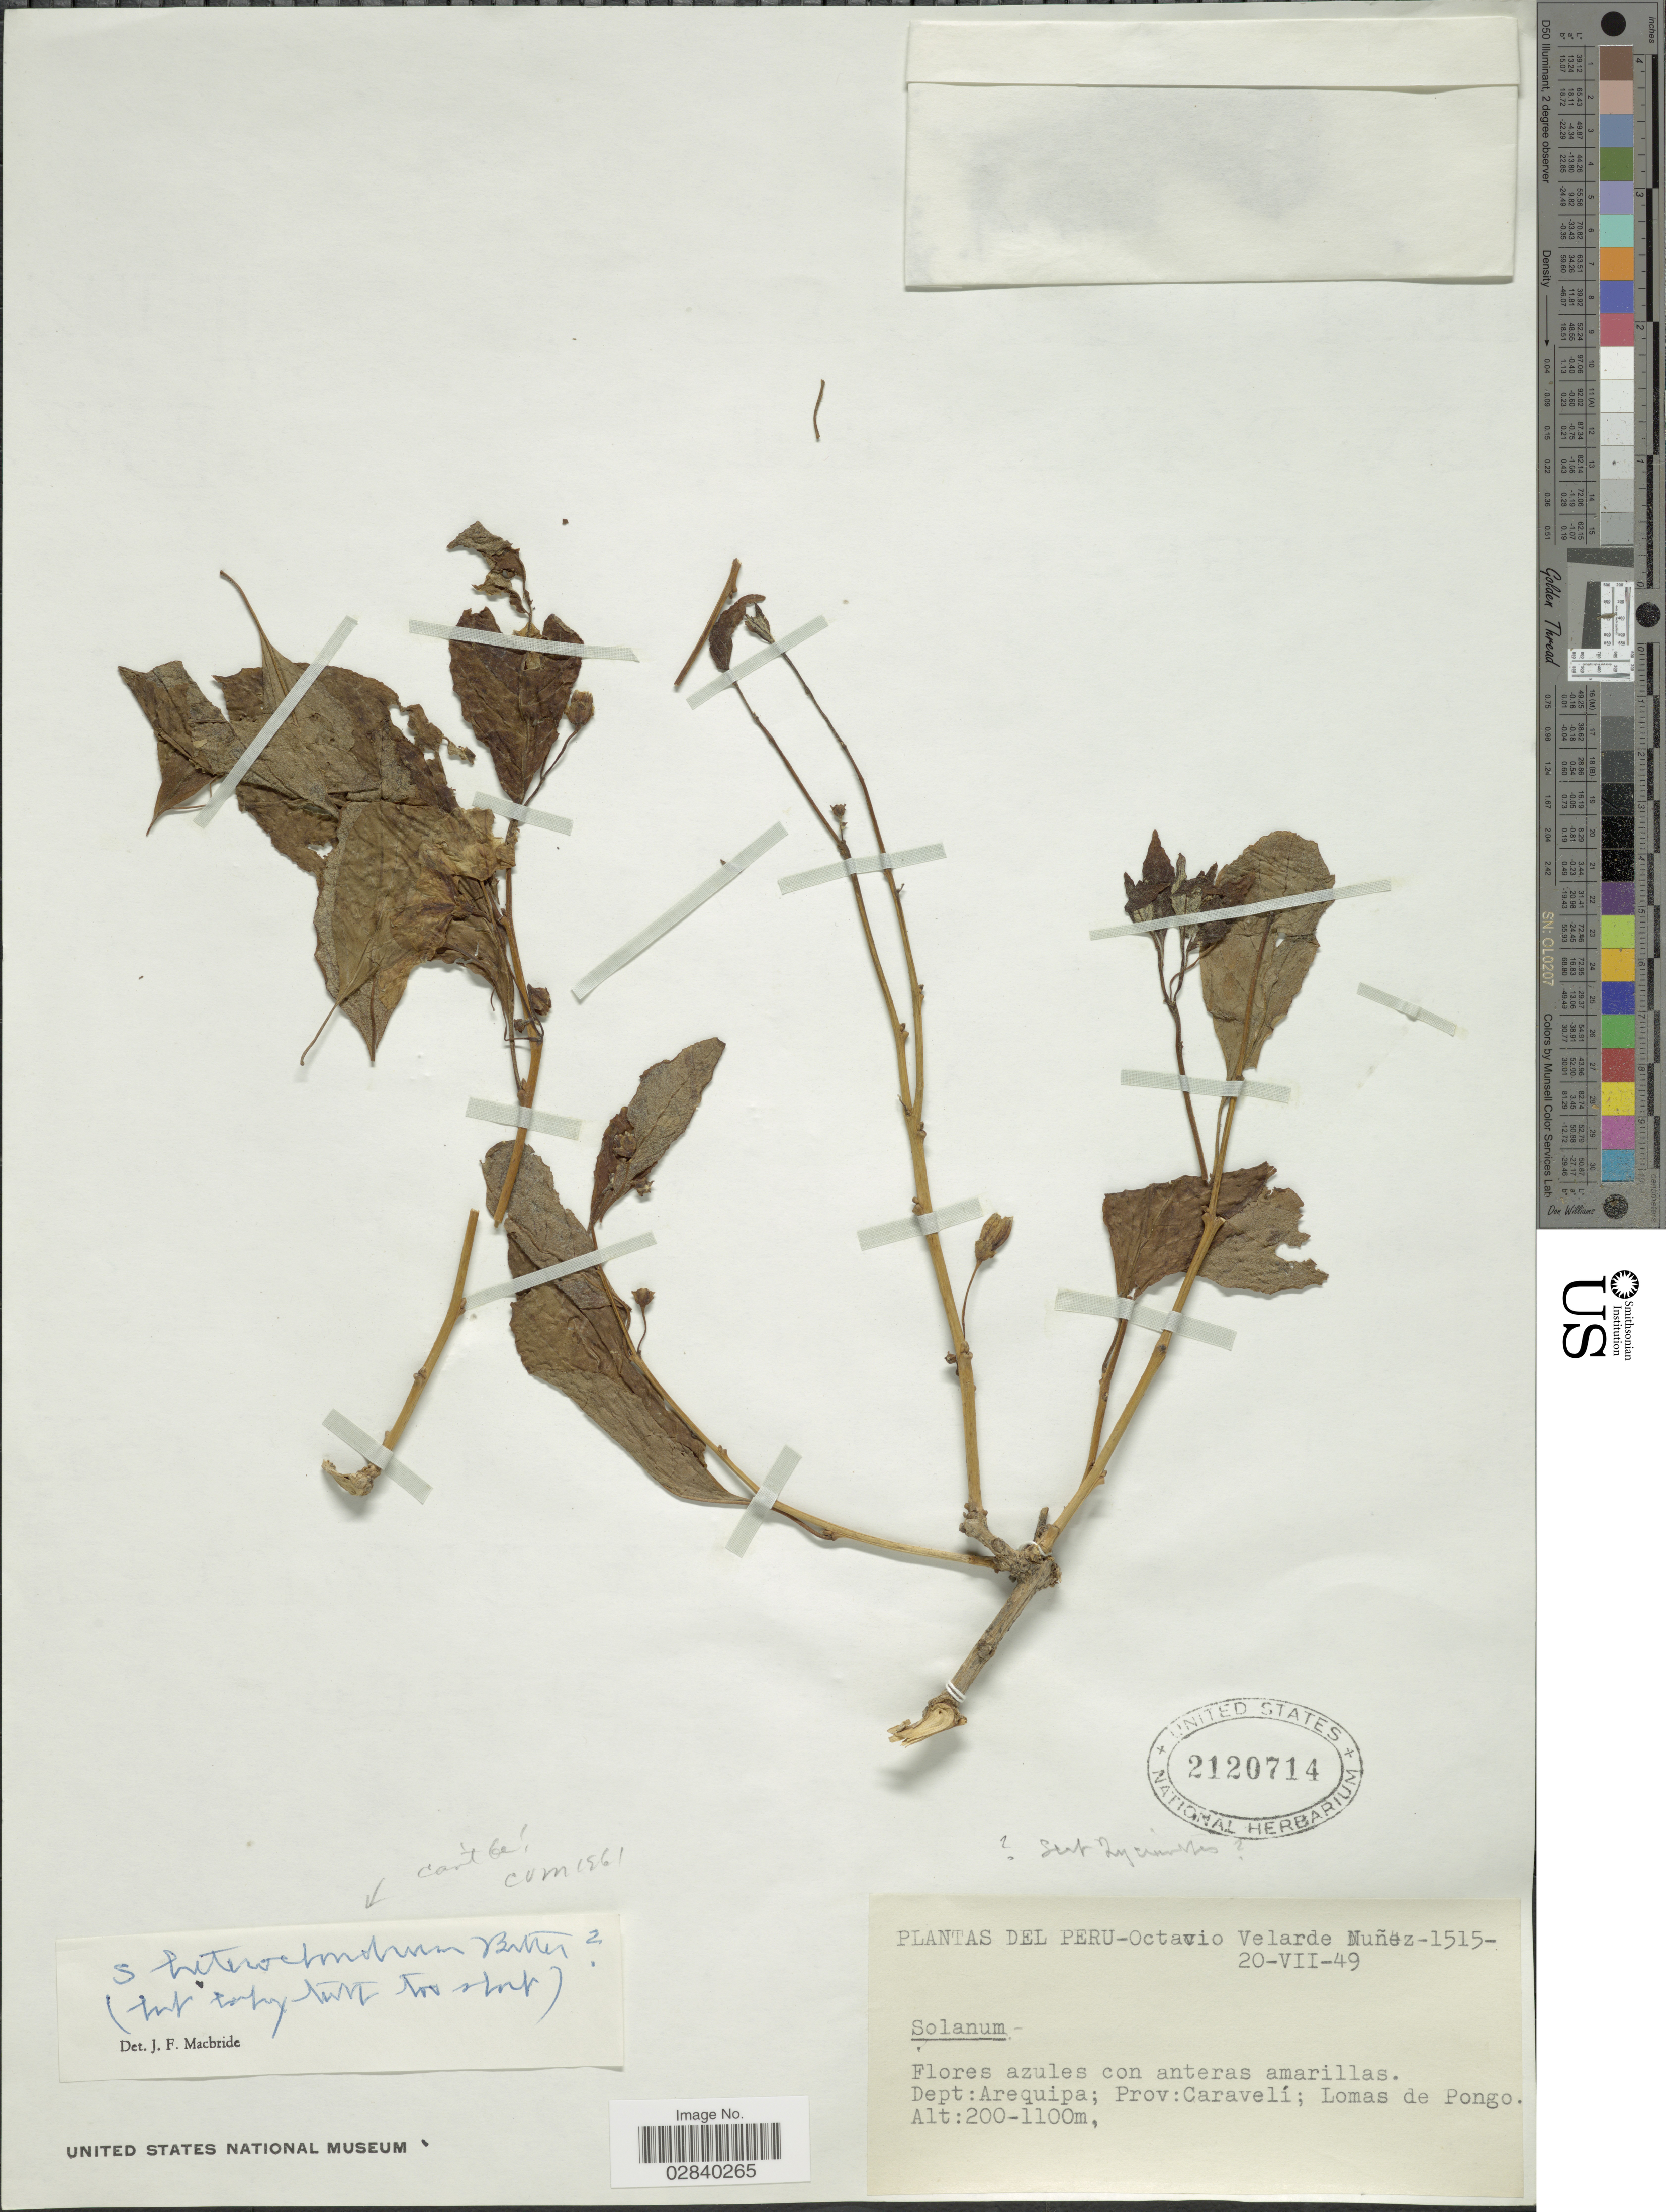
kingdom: Plantae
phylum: Tracheophyta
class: Magnoliopsida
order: Solanales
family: Solanaceae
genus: Lycianthes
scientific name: Lycianthes heterochondra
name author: (Bitter) Bitter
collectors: O. Velarde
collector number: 1515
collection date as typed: Transcribed d/m/y: 20/7/49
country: Peru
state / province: Arequipa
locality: Dept: Arequipa; Prov: Caravelí; Lomas de Pongo.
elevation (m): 200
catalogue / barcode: US 2120714